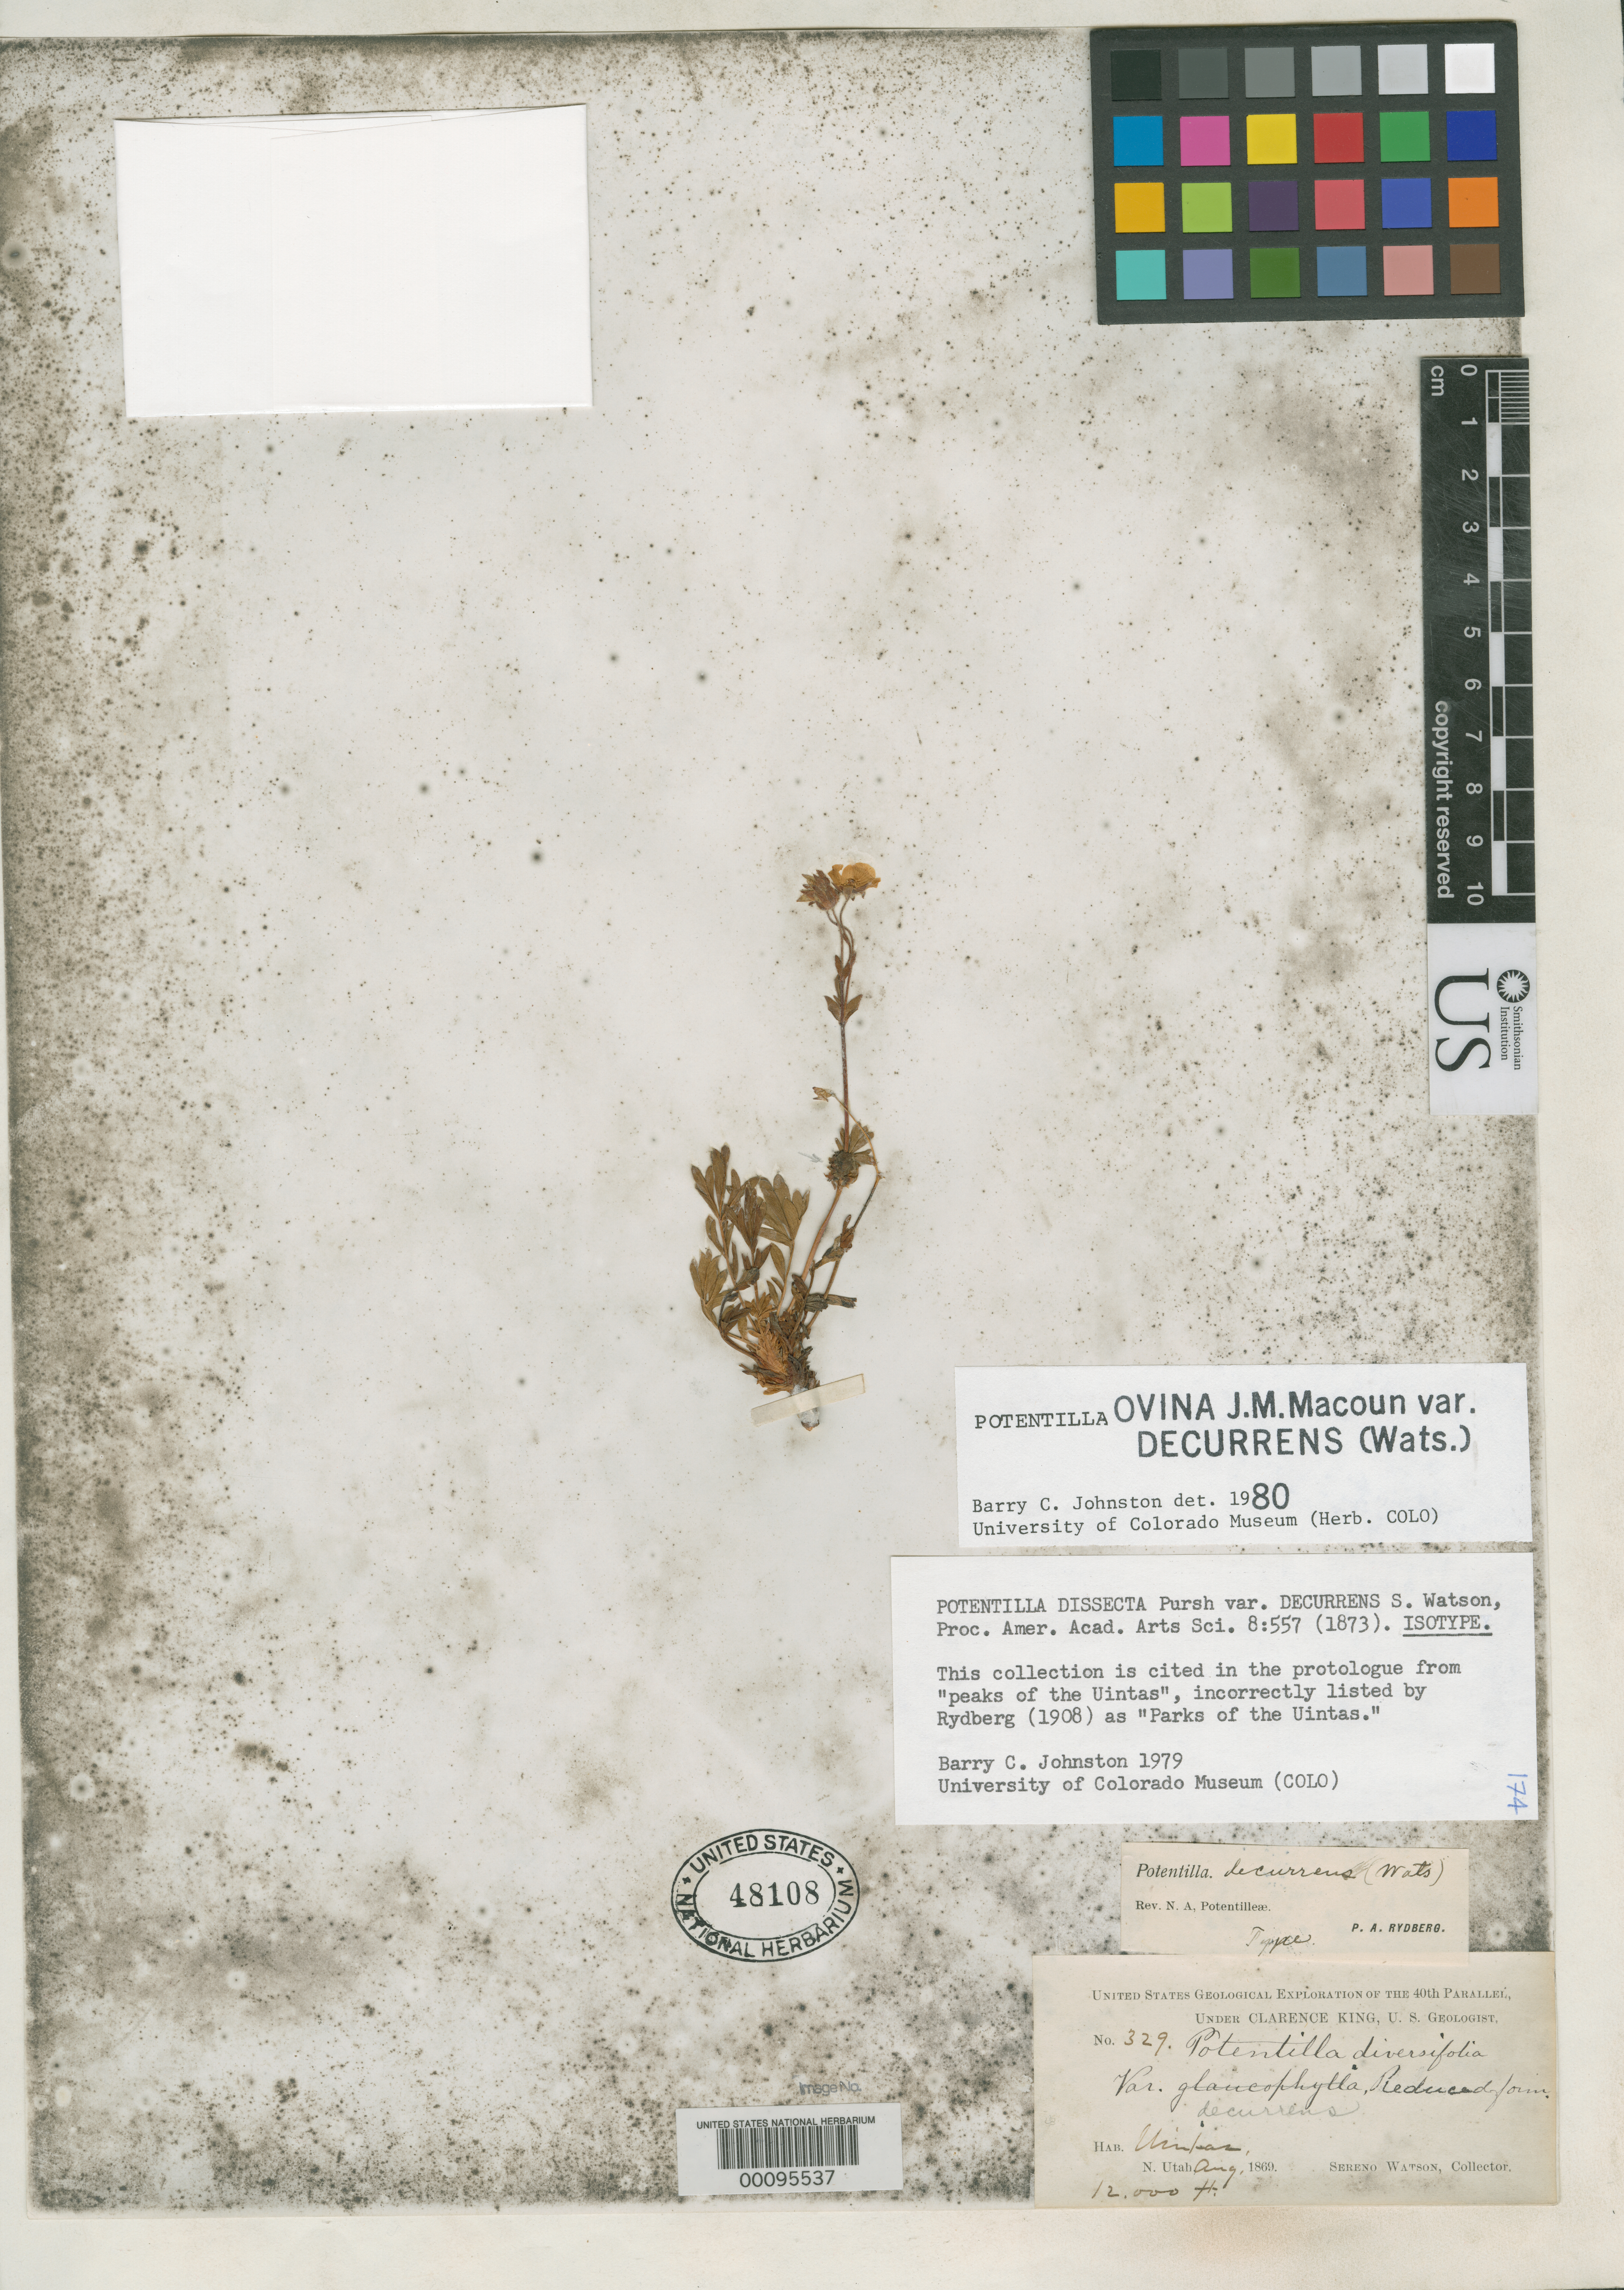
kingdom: Plantae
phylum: Tracheophyta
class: Magnoliopsida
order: Rosales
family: Rosaceae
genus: Potentilla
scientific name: Potentilla dissecta var. decurrens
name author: S. Watson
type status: Isotype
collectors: S. Watson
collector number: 329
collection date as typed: Aug 1869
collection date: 1869-08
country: United States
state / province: Utah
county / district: Uintah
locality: Uinta Mountains.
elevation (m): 3658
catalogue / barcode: US 48108